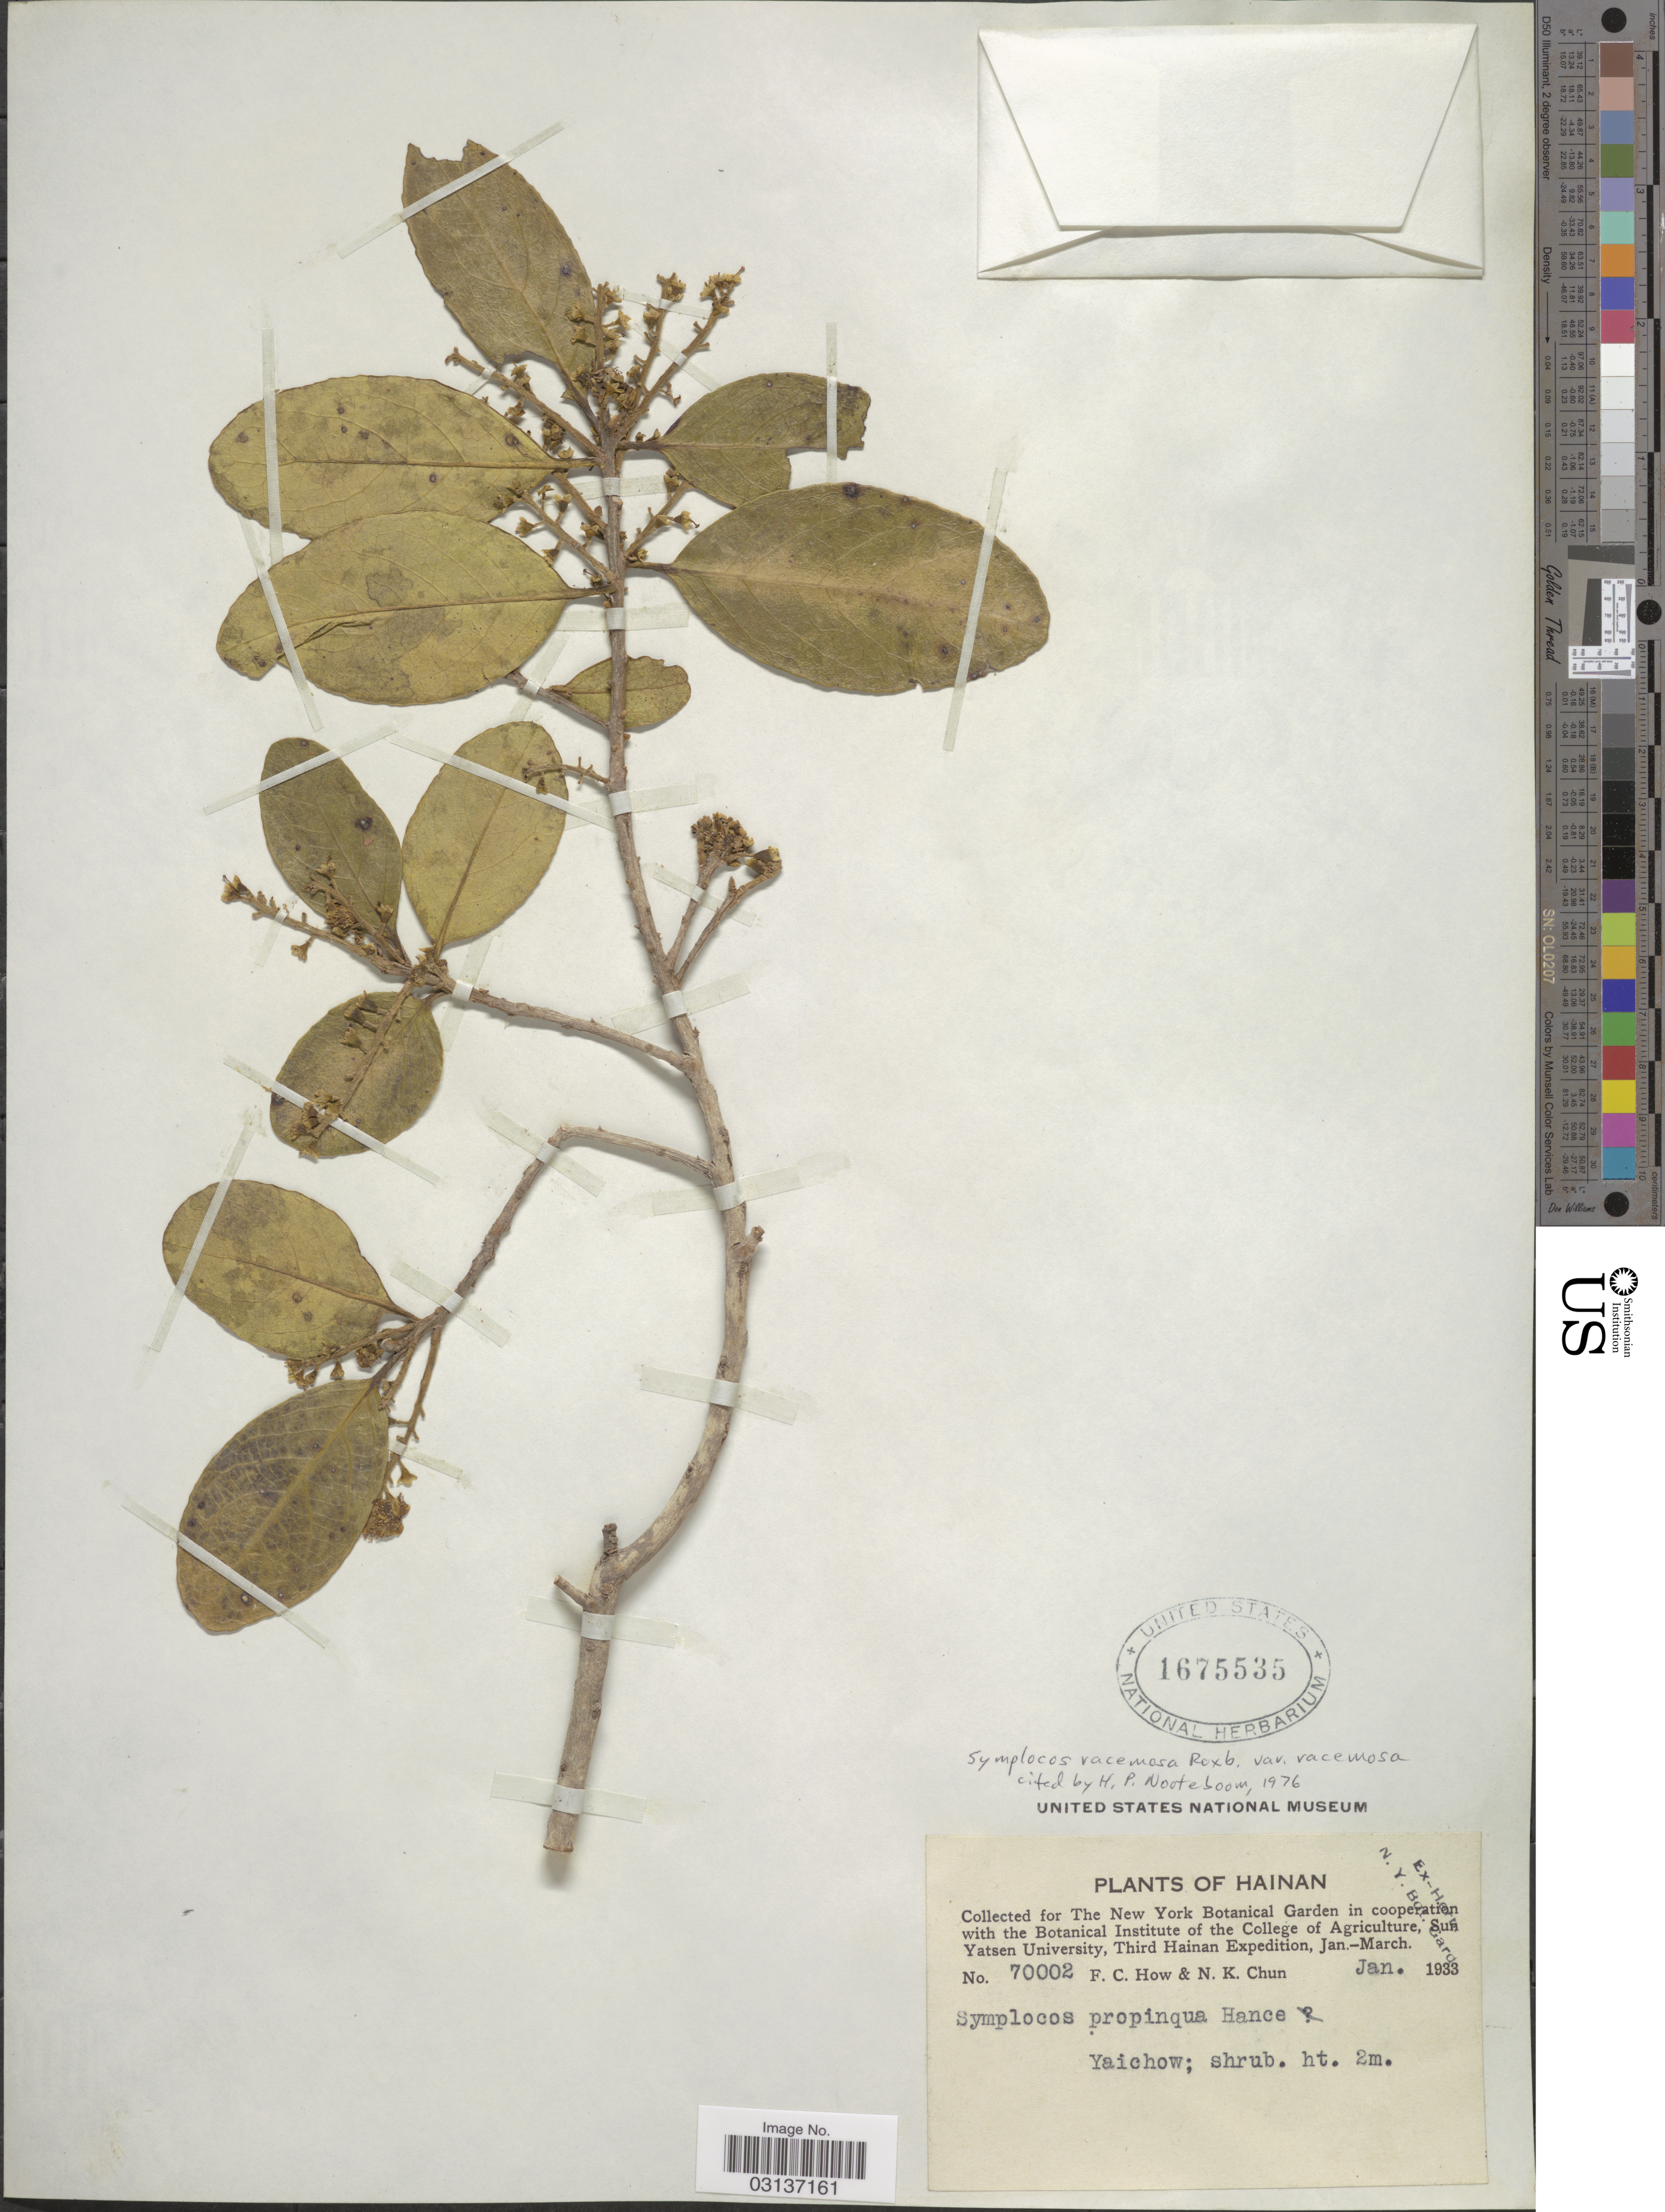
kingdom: Plantae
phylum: Tracheophyta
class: Magnoliopsida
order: Ericales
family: Symplocaceae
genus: Symplocos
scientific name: Symplocos racemosa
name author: Roxb.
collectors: F. C. How & N. K. Chun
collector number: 70002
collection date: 1933-01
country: China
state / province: Hainan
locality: Yaichow.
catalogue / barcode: US 1675535